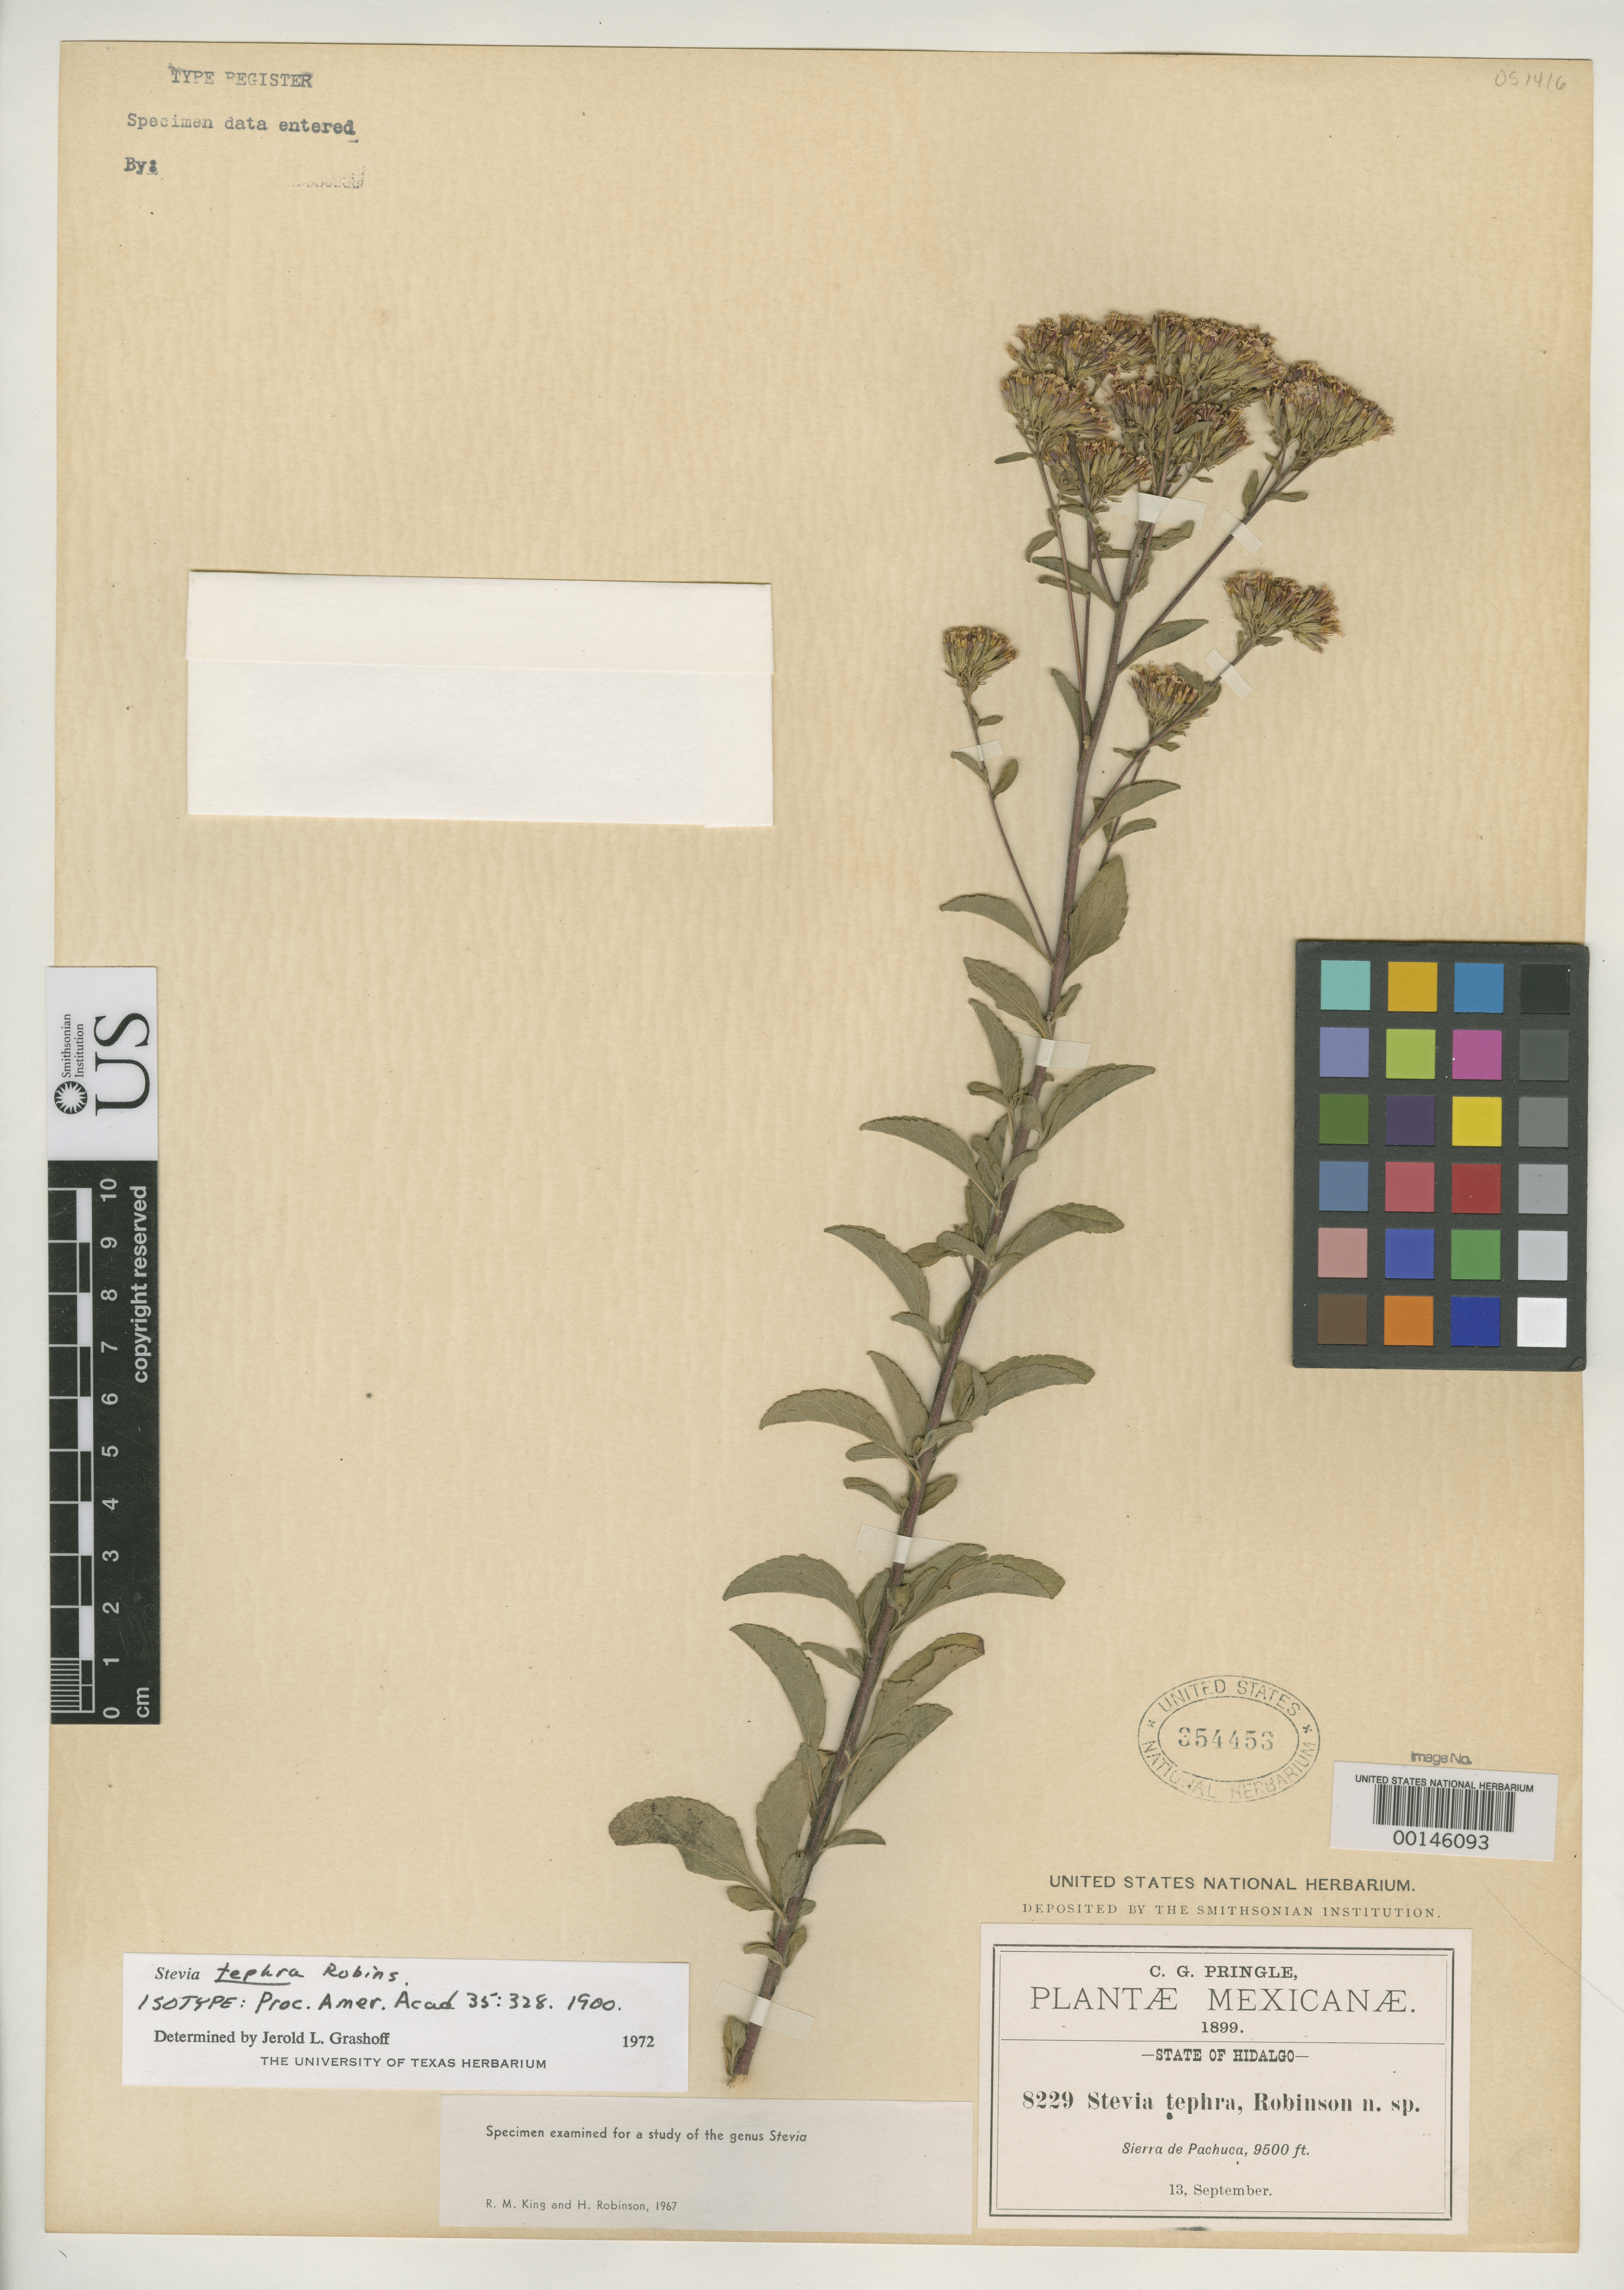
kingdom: Plantae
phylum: Tracheophyta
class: Magnoliopsida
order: Asterales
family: Asteraceae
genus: Stevia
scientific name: Stevia tephra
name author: B.L. Rob.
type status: Isotype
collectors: C. G. Pringle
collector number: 8229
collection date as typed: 13 Sep 1899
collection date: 1899-09-13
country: Mexico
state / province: Hidalgo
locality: Sierra de Pachuca.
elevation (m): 2896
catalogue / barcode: US 354453